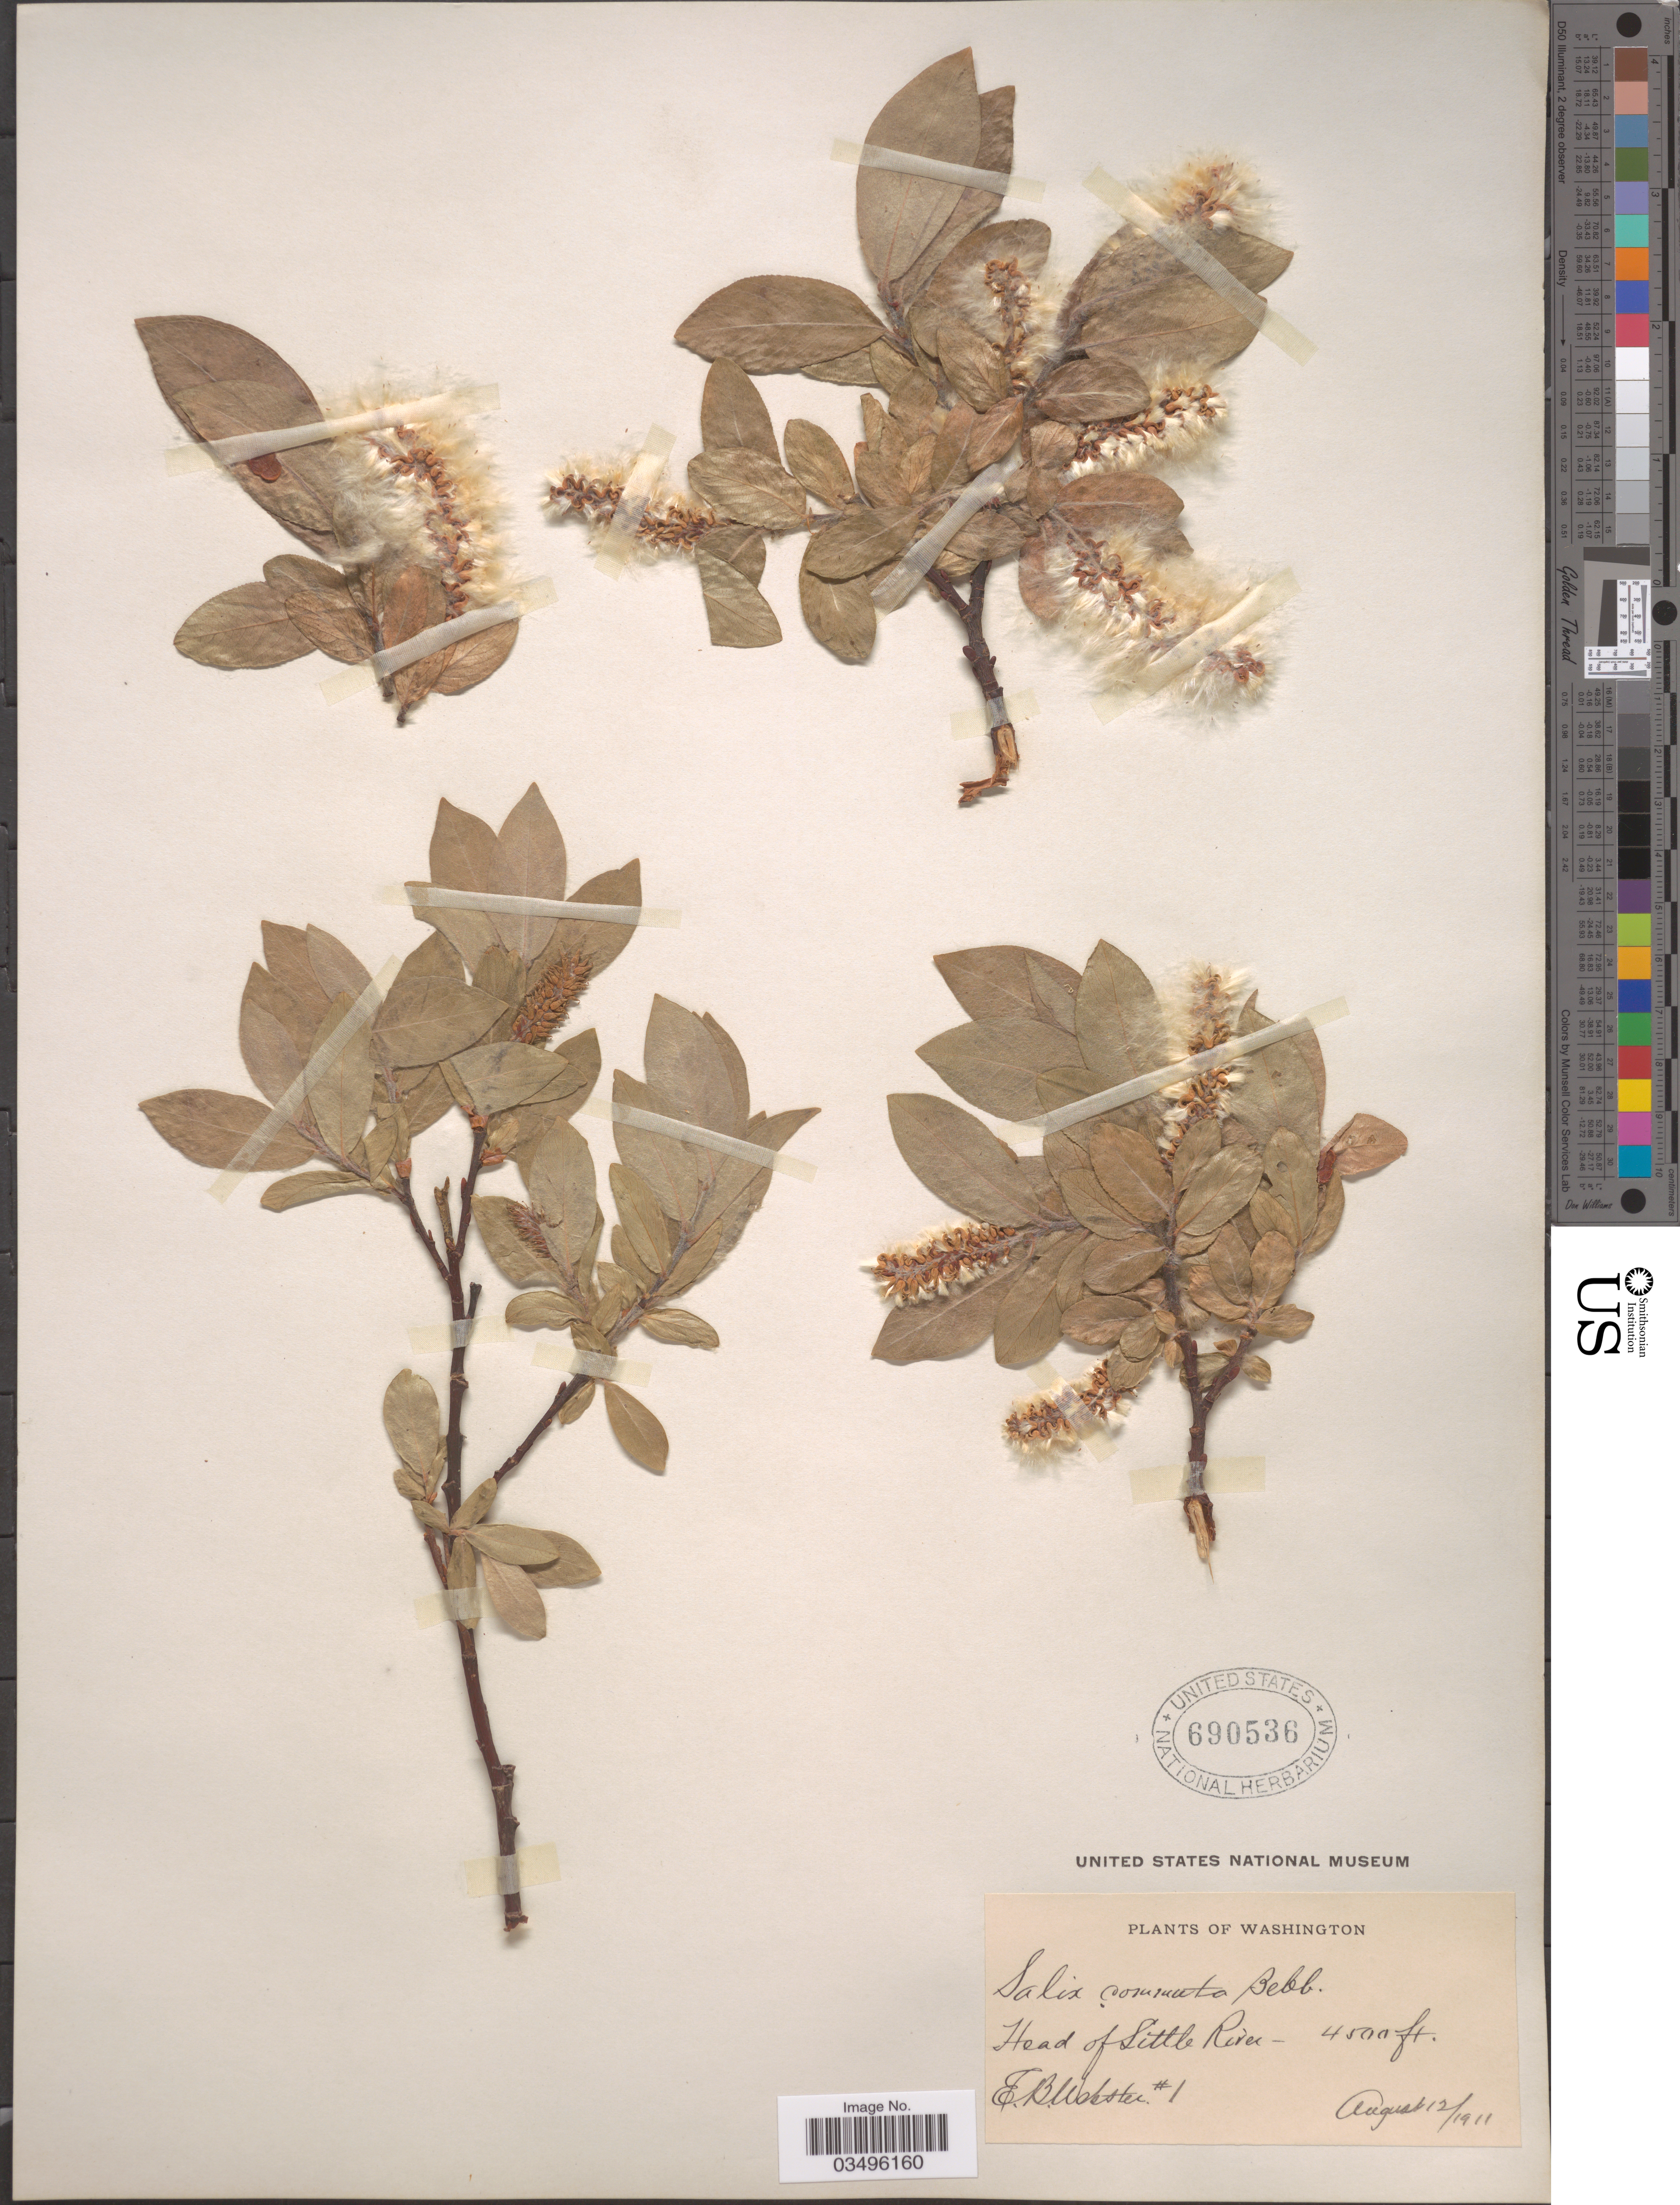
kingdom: Plantae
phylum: Tracheophyta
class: Magnoliopsida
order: Malpighiales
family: Salicaceae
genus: Salix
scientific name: Salix commutata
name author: Bebb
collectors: E. B. Webster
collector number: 1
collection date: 1911-08-12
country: United States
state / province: Washington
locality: Head of Little River.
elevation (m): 1372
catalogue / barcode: US 690536